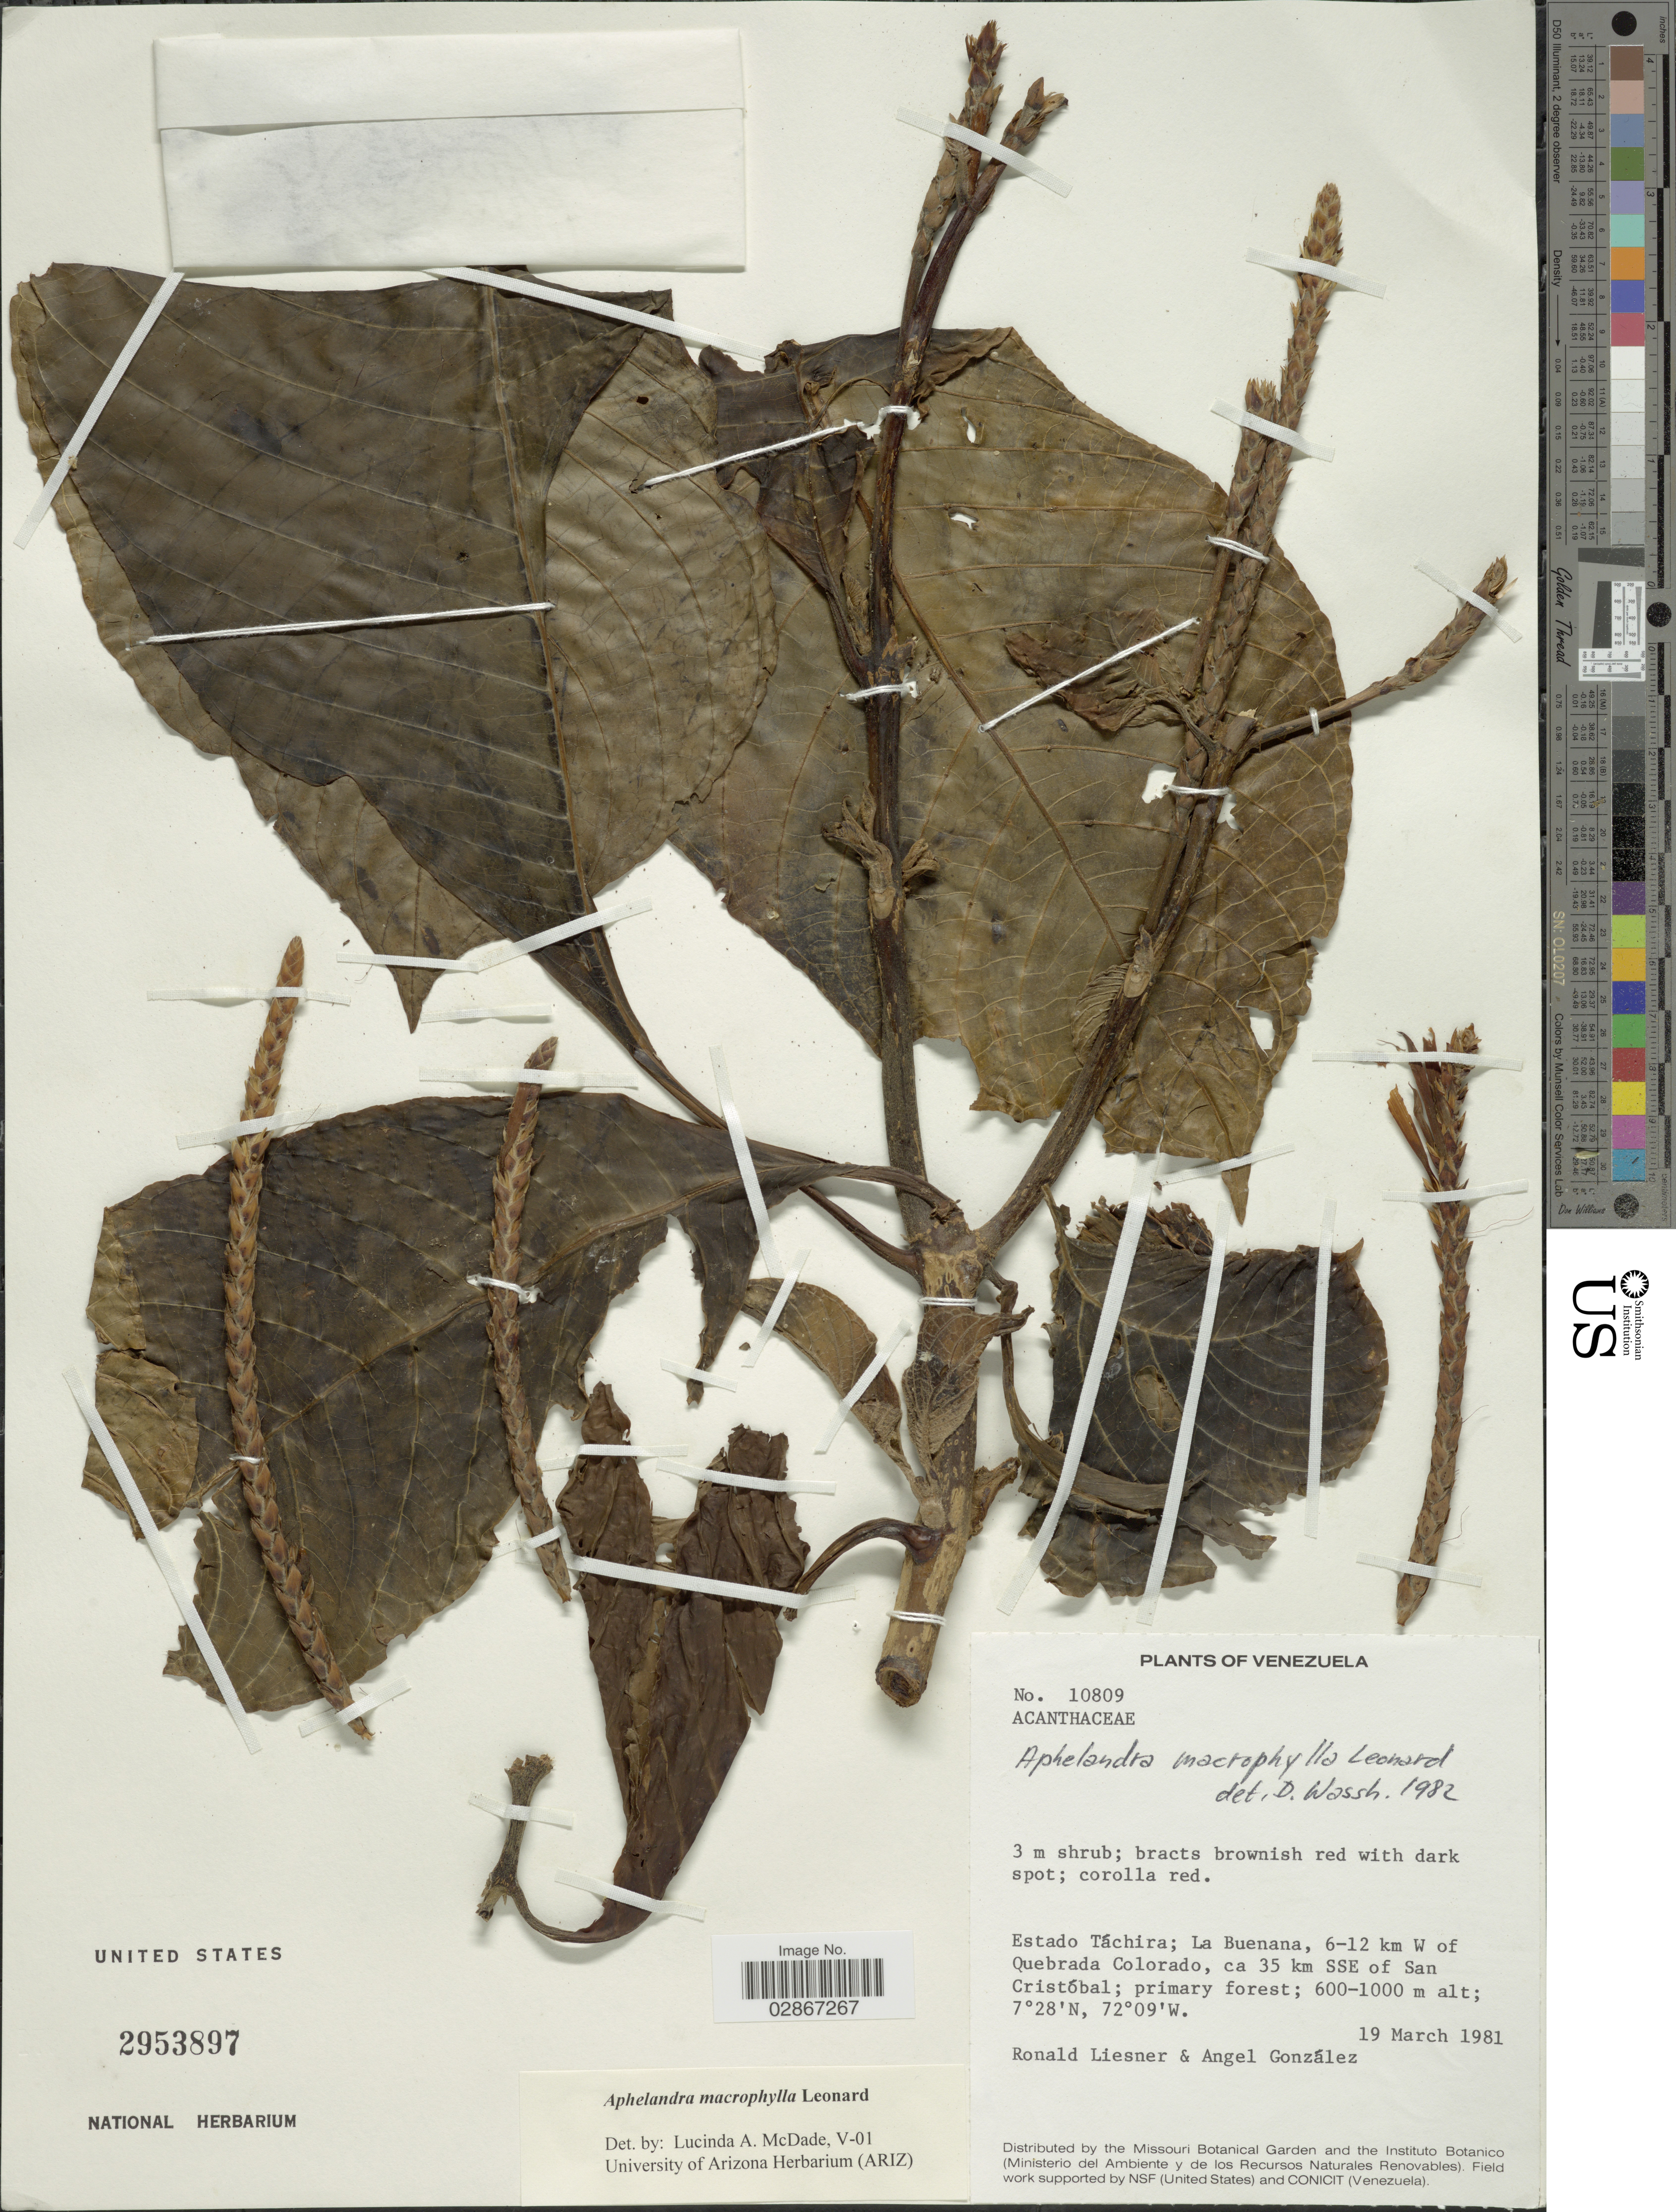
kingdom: Plantae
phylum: Tracheophyta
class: Magnoliopsida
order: Lamiales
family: Acanthaceae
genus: Aphelandra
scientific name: Aphelandra macrophylla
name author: Leonard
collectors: R. L. Liesner & A. C. González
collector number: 10809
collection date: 1981-03-19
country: Venezuela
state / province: Tachira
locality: La Buenana, 6-12 km W of Quebrada Colorado, ca 35 km SSE of San Cristóbal.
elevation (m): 600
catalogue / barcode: US 2953897